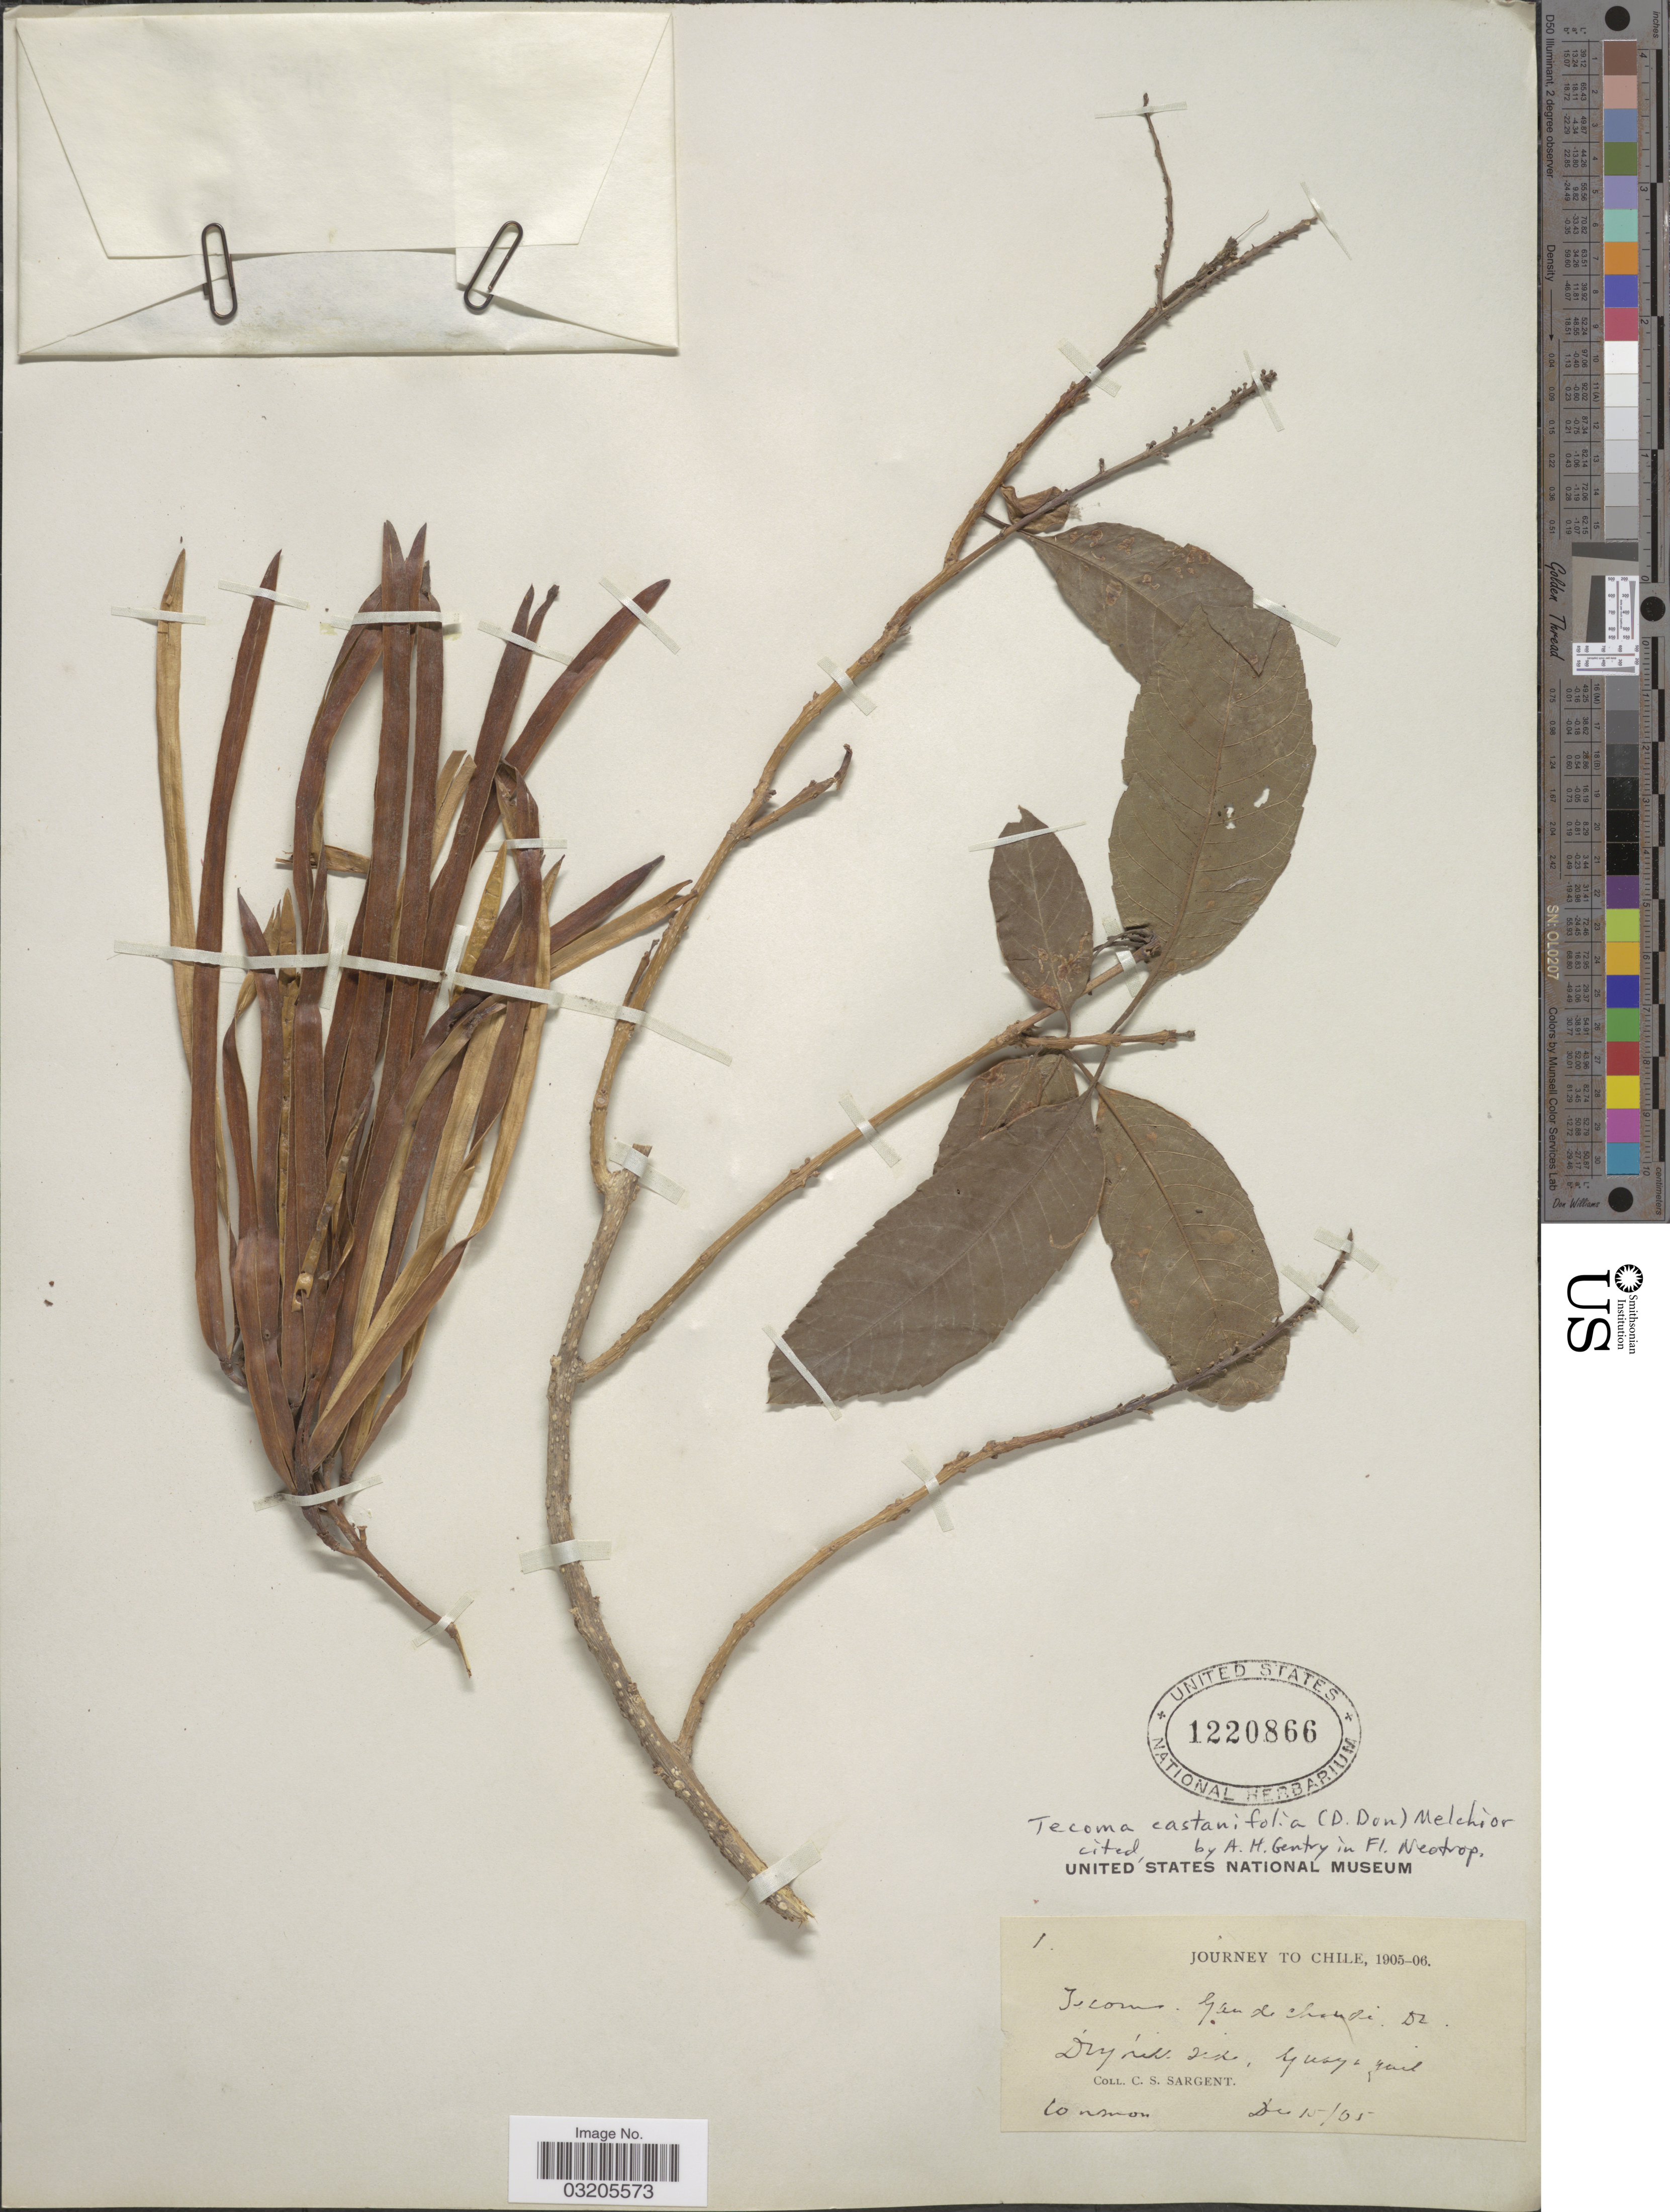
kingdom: Plantae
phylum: Tracheophyta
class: Magnoliopsida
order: Lamiales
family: Bignoniaceae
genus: Tecoma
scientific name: Tecoma castanifolia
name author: (D. Don) Melch.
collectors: C. S. Sargent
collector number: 1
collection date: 1905-12-15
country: Chile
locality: Guayaquil.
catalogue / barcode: US 1220866